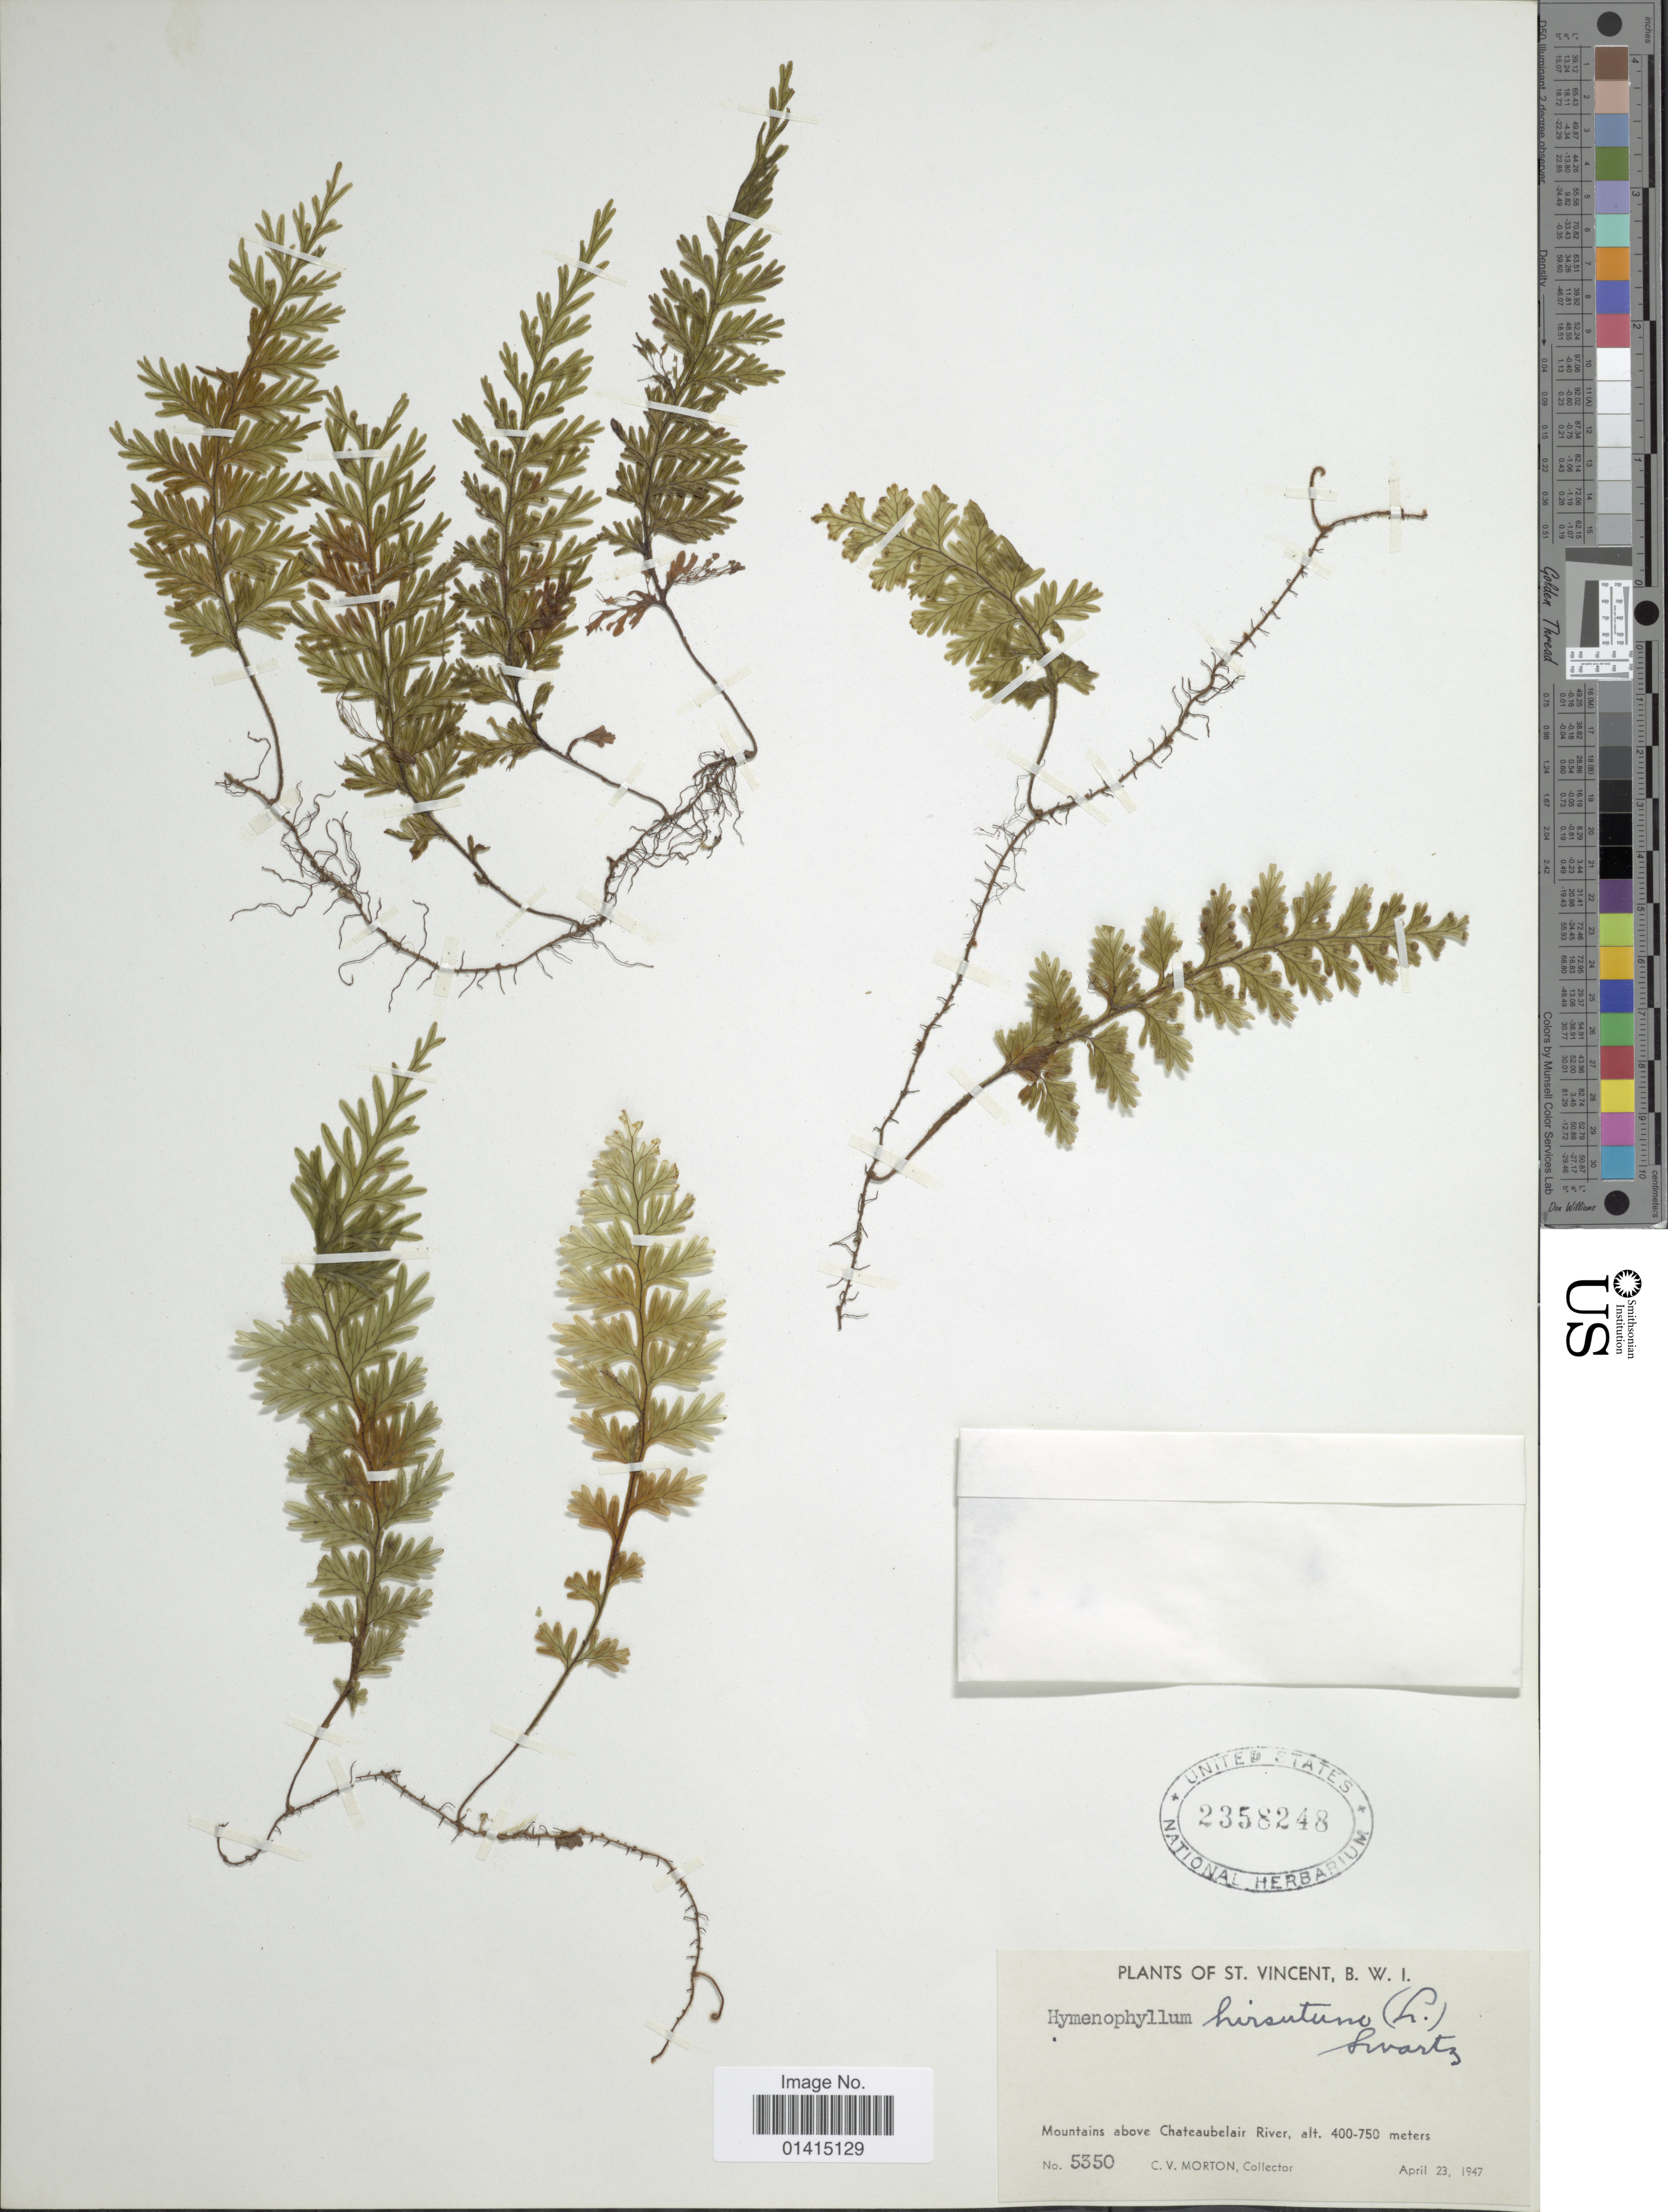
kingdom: Plantae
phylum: Tracheophyta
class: Polypodiopsida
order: Hymenophyllales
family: Hymenophyllaceae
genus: Hymenophyllum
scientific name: Hymenophyllum hirsutum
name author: (L.) Sw.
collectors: C. V. Morton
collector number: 5350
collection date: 1947-04-23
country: St. Vincent - Grenadines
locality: St. Vincent, B.W.I., Mountains above Chateaubelair River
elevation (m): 400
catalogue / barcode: US 2358248